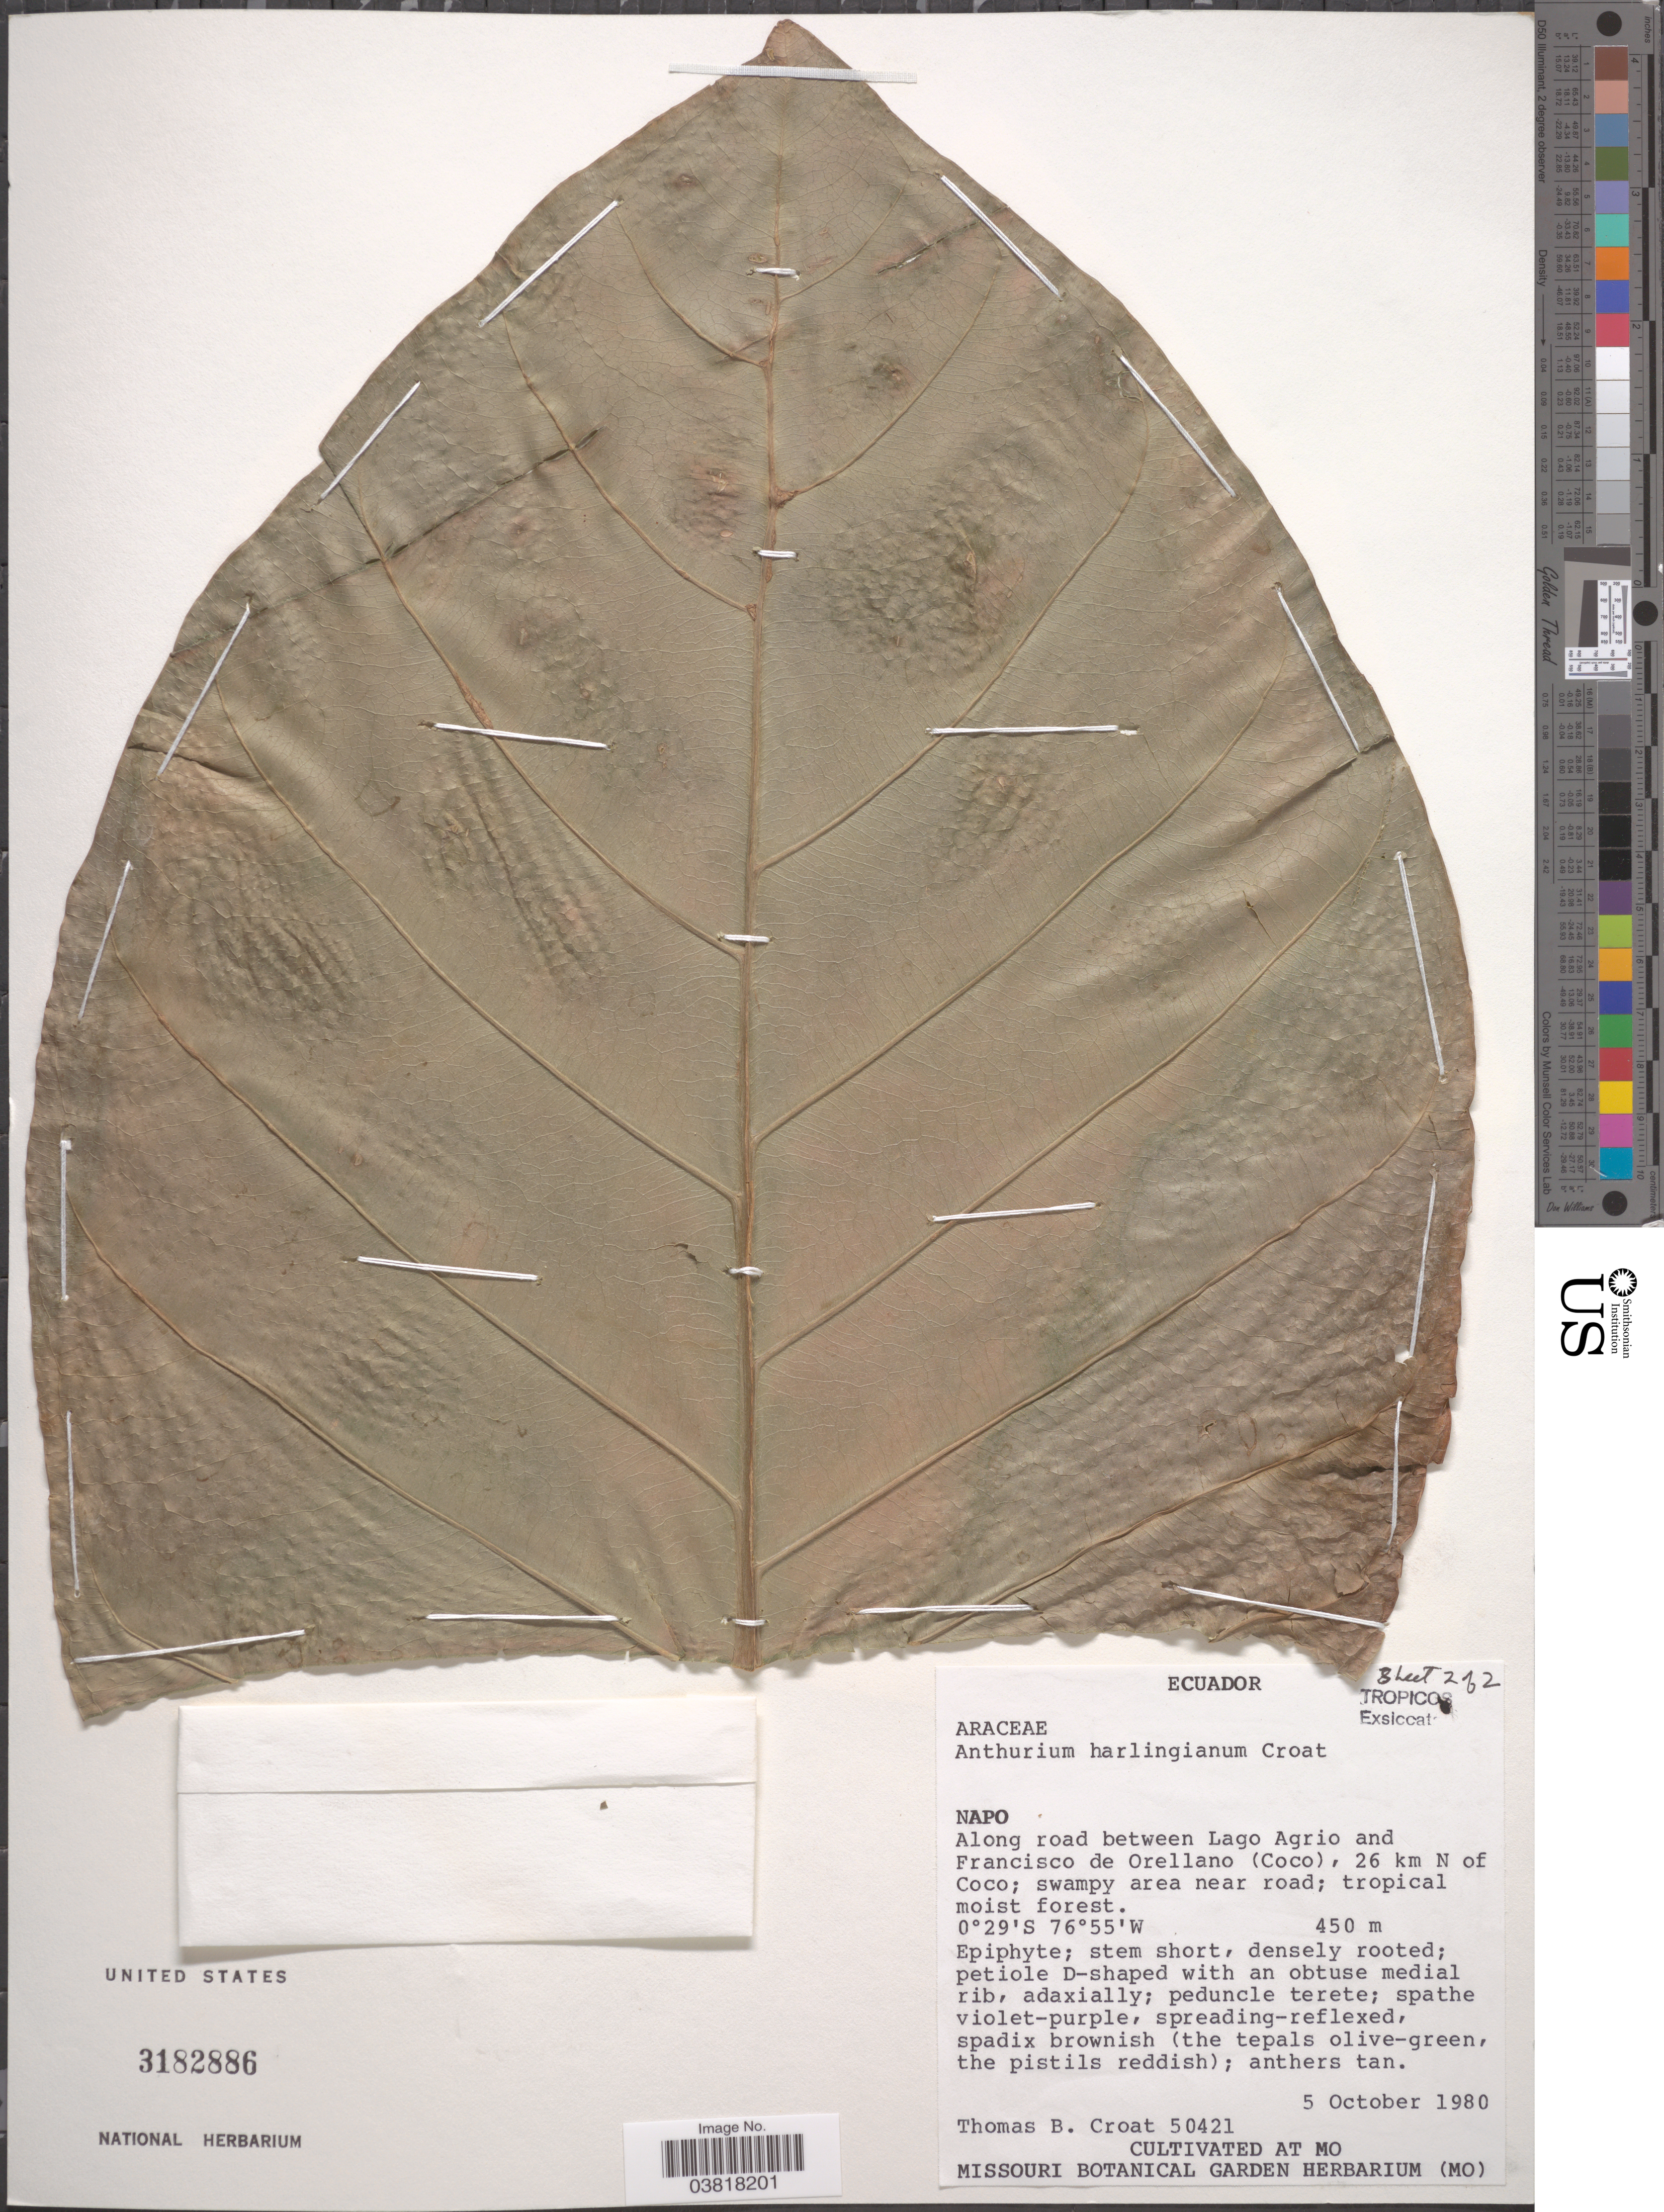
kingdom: Plantae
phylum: Tracheophyta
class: Liliopsida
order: Alismatales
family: Araceae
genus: Anthurium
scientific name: Anthurium harlingianum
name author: Croat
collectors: T. B. Croat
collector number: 50421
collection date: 1980-10-05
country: Ecuador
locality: Cultivated at Missouri Botanical Garden Herbarium. [unsure placement] Napo. Along road between Lago Agrio and Francisco de Orellano (Coco), 26 km N of Coco.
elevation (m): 450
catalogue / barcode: US 3182886